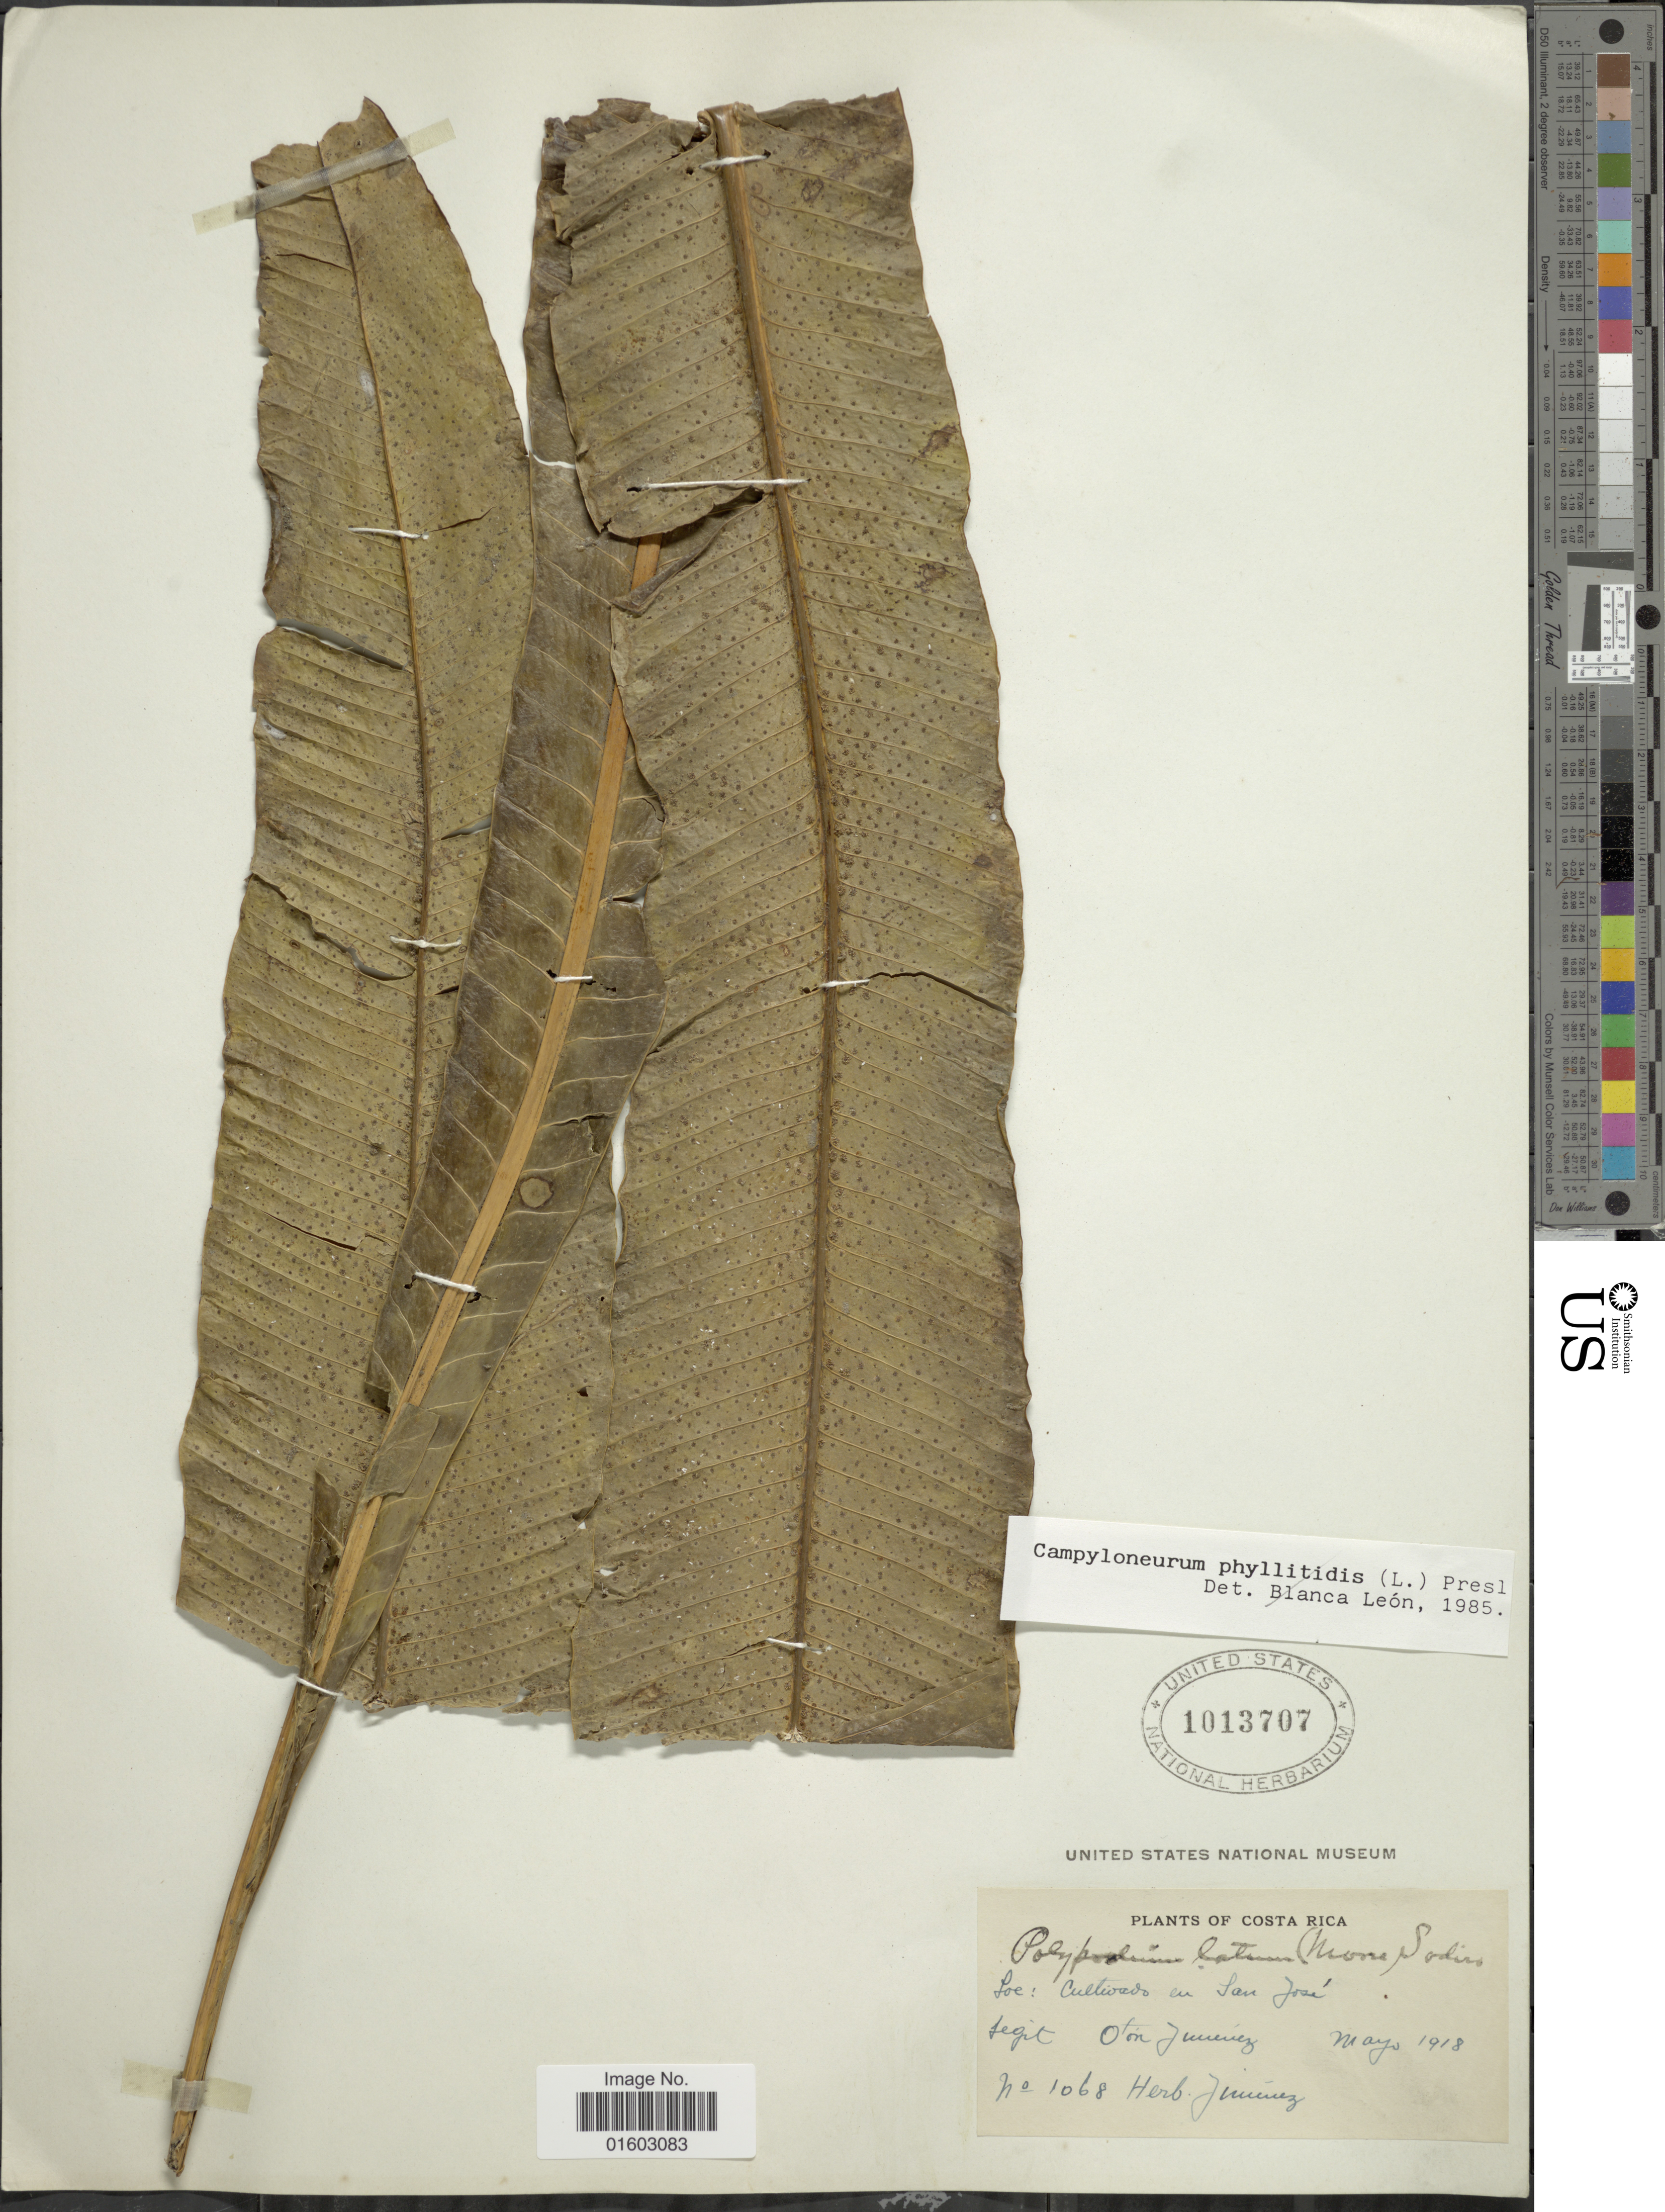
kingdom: Plantae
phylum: Tracheophyta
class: Polypodiopsida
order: Polypodiales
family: Polypodiaceae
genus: Campyloneurum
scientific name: Campyloneurum latum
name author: T. Moore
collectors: O. Jimenez L.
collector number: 1068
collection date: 1918-05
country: Costa Rica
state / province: San José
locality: Cullivado en San Jose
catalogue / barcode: US 1013707